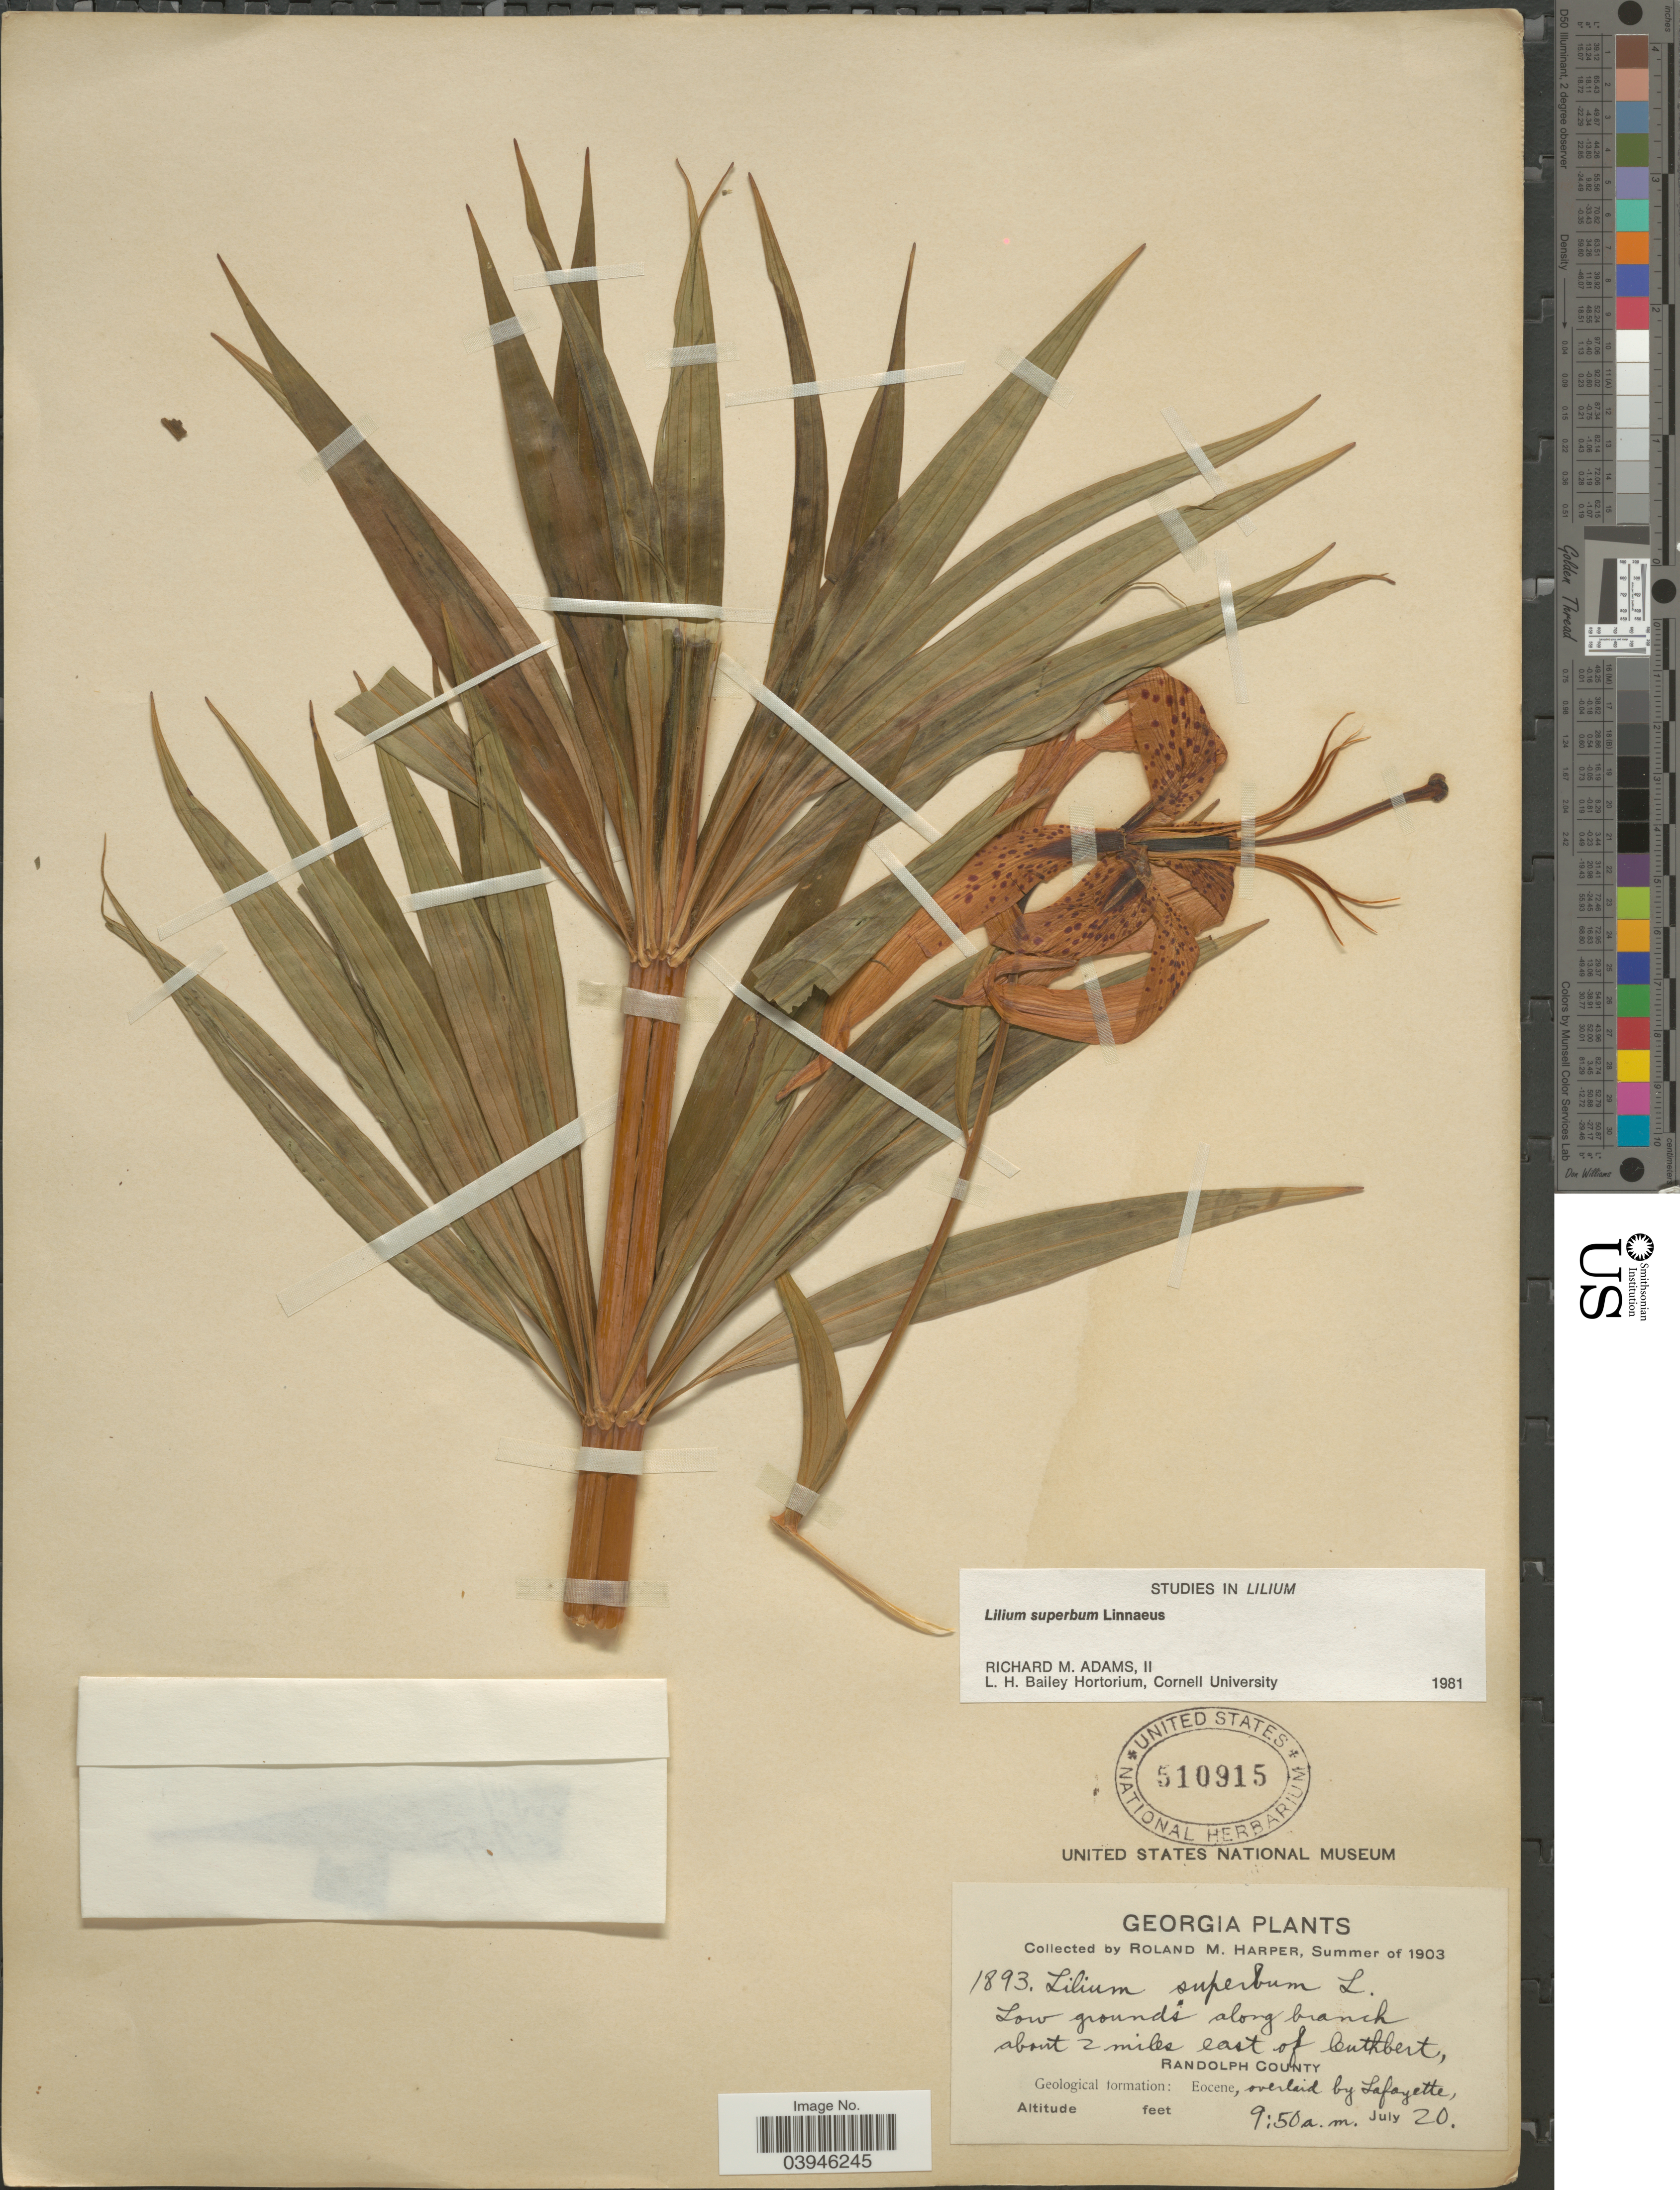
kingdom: Plantae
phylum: Tracheophyta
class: Liliopsida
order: Liliales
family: Liliaceae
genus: Lilium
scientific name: Lilium superbum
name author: L.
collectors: R. M. Harper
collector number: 1893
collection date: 1903-07-20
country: United States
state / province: Georgia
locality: About 2 miles east of Cuthbert, Randolph County. Geological formation: Eocene, overlaid by Lafayette.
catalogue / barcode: US 510915